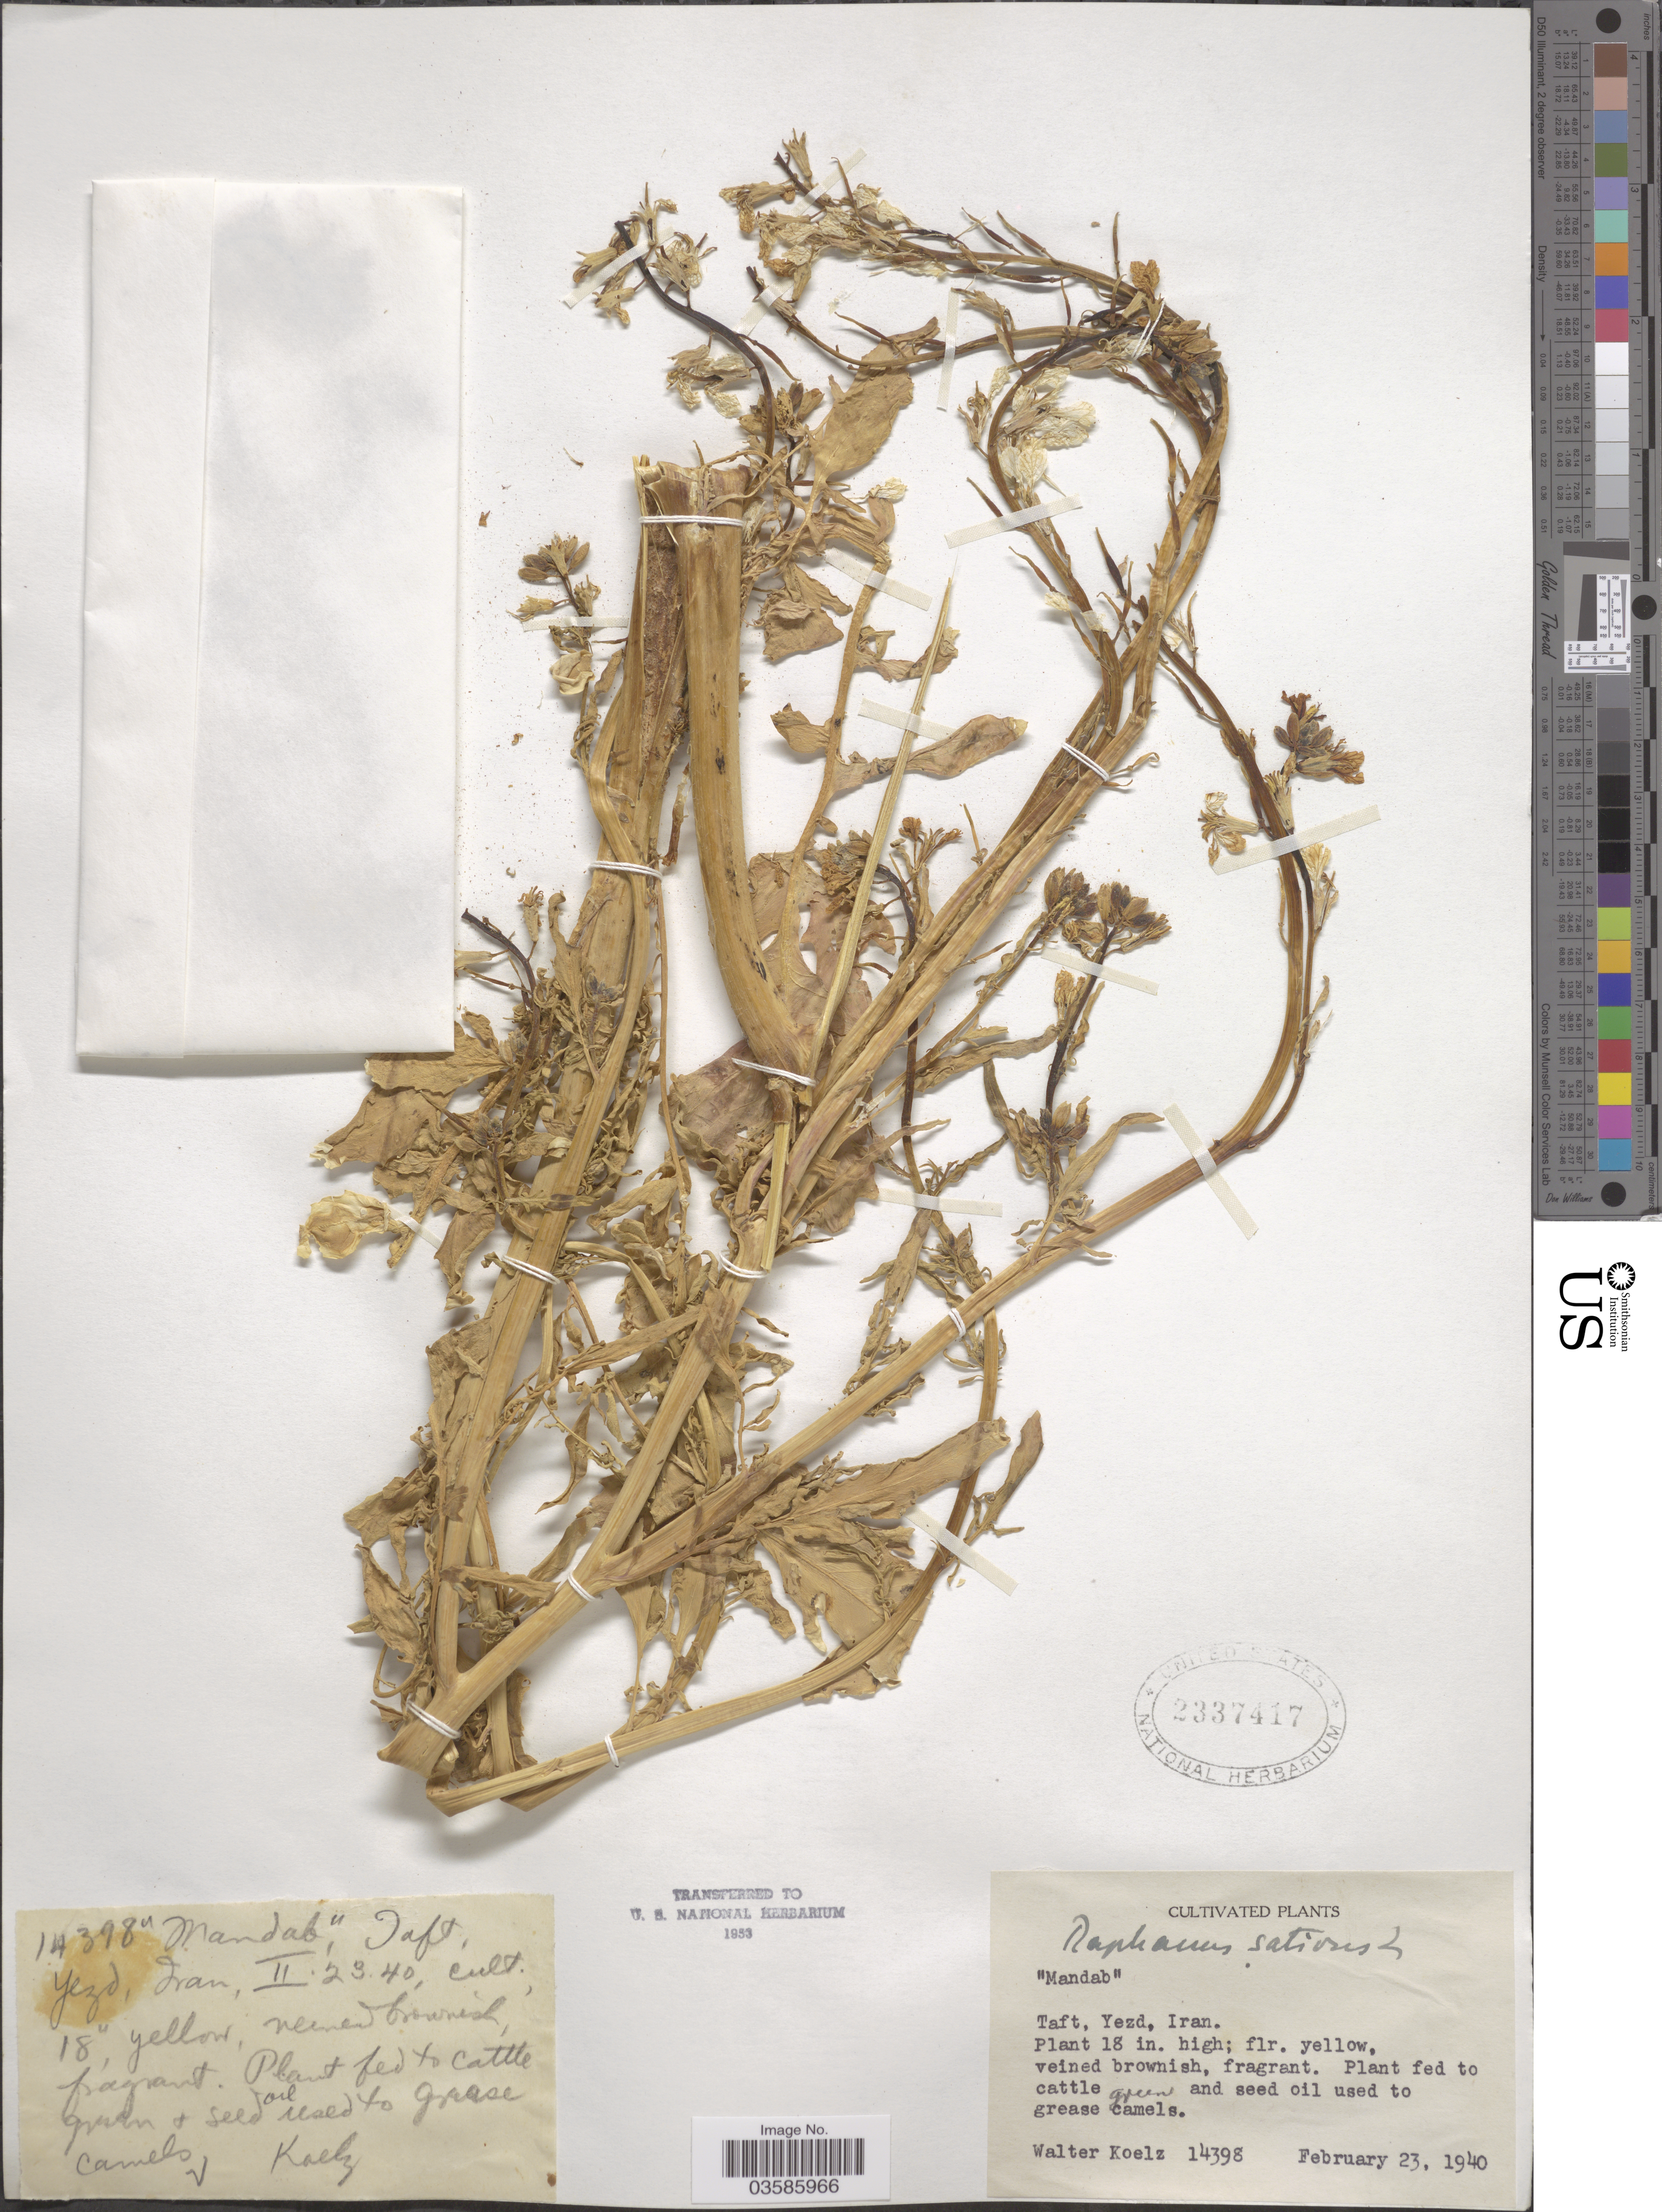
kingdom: Plantae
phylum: Tracheophyta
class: Magnoliopsida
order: Brassicales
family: Brassicaceae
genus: Raphanus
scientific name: Raphanus sativus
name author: L.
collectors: W. N. Koelz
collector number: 14398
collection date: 1940-02-23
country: Iran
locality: Taft, Yezd.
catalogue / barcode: US 2337417